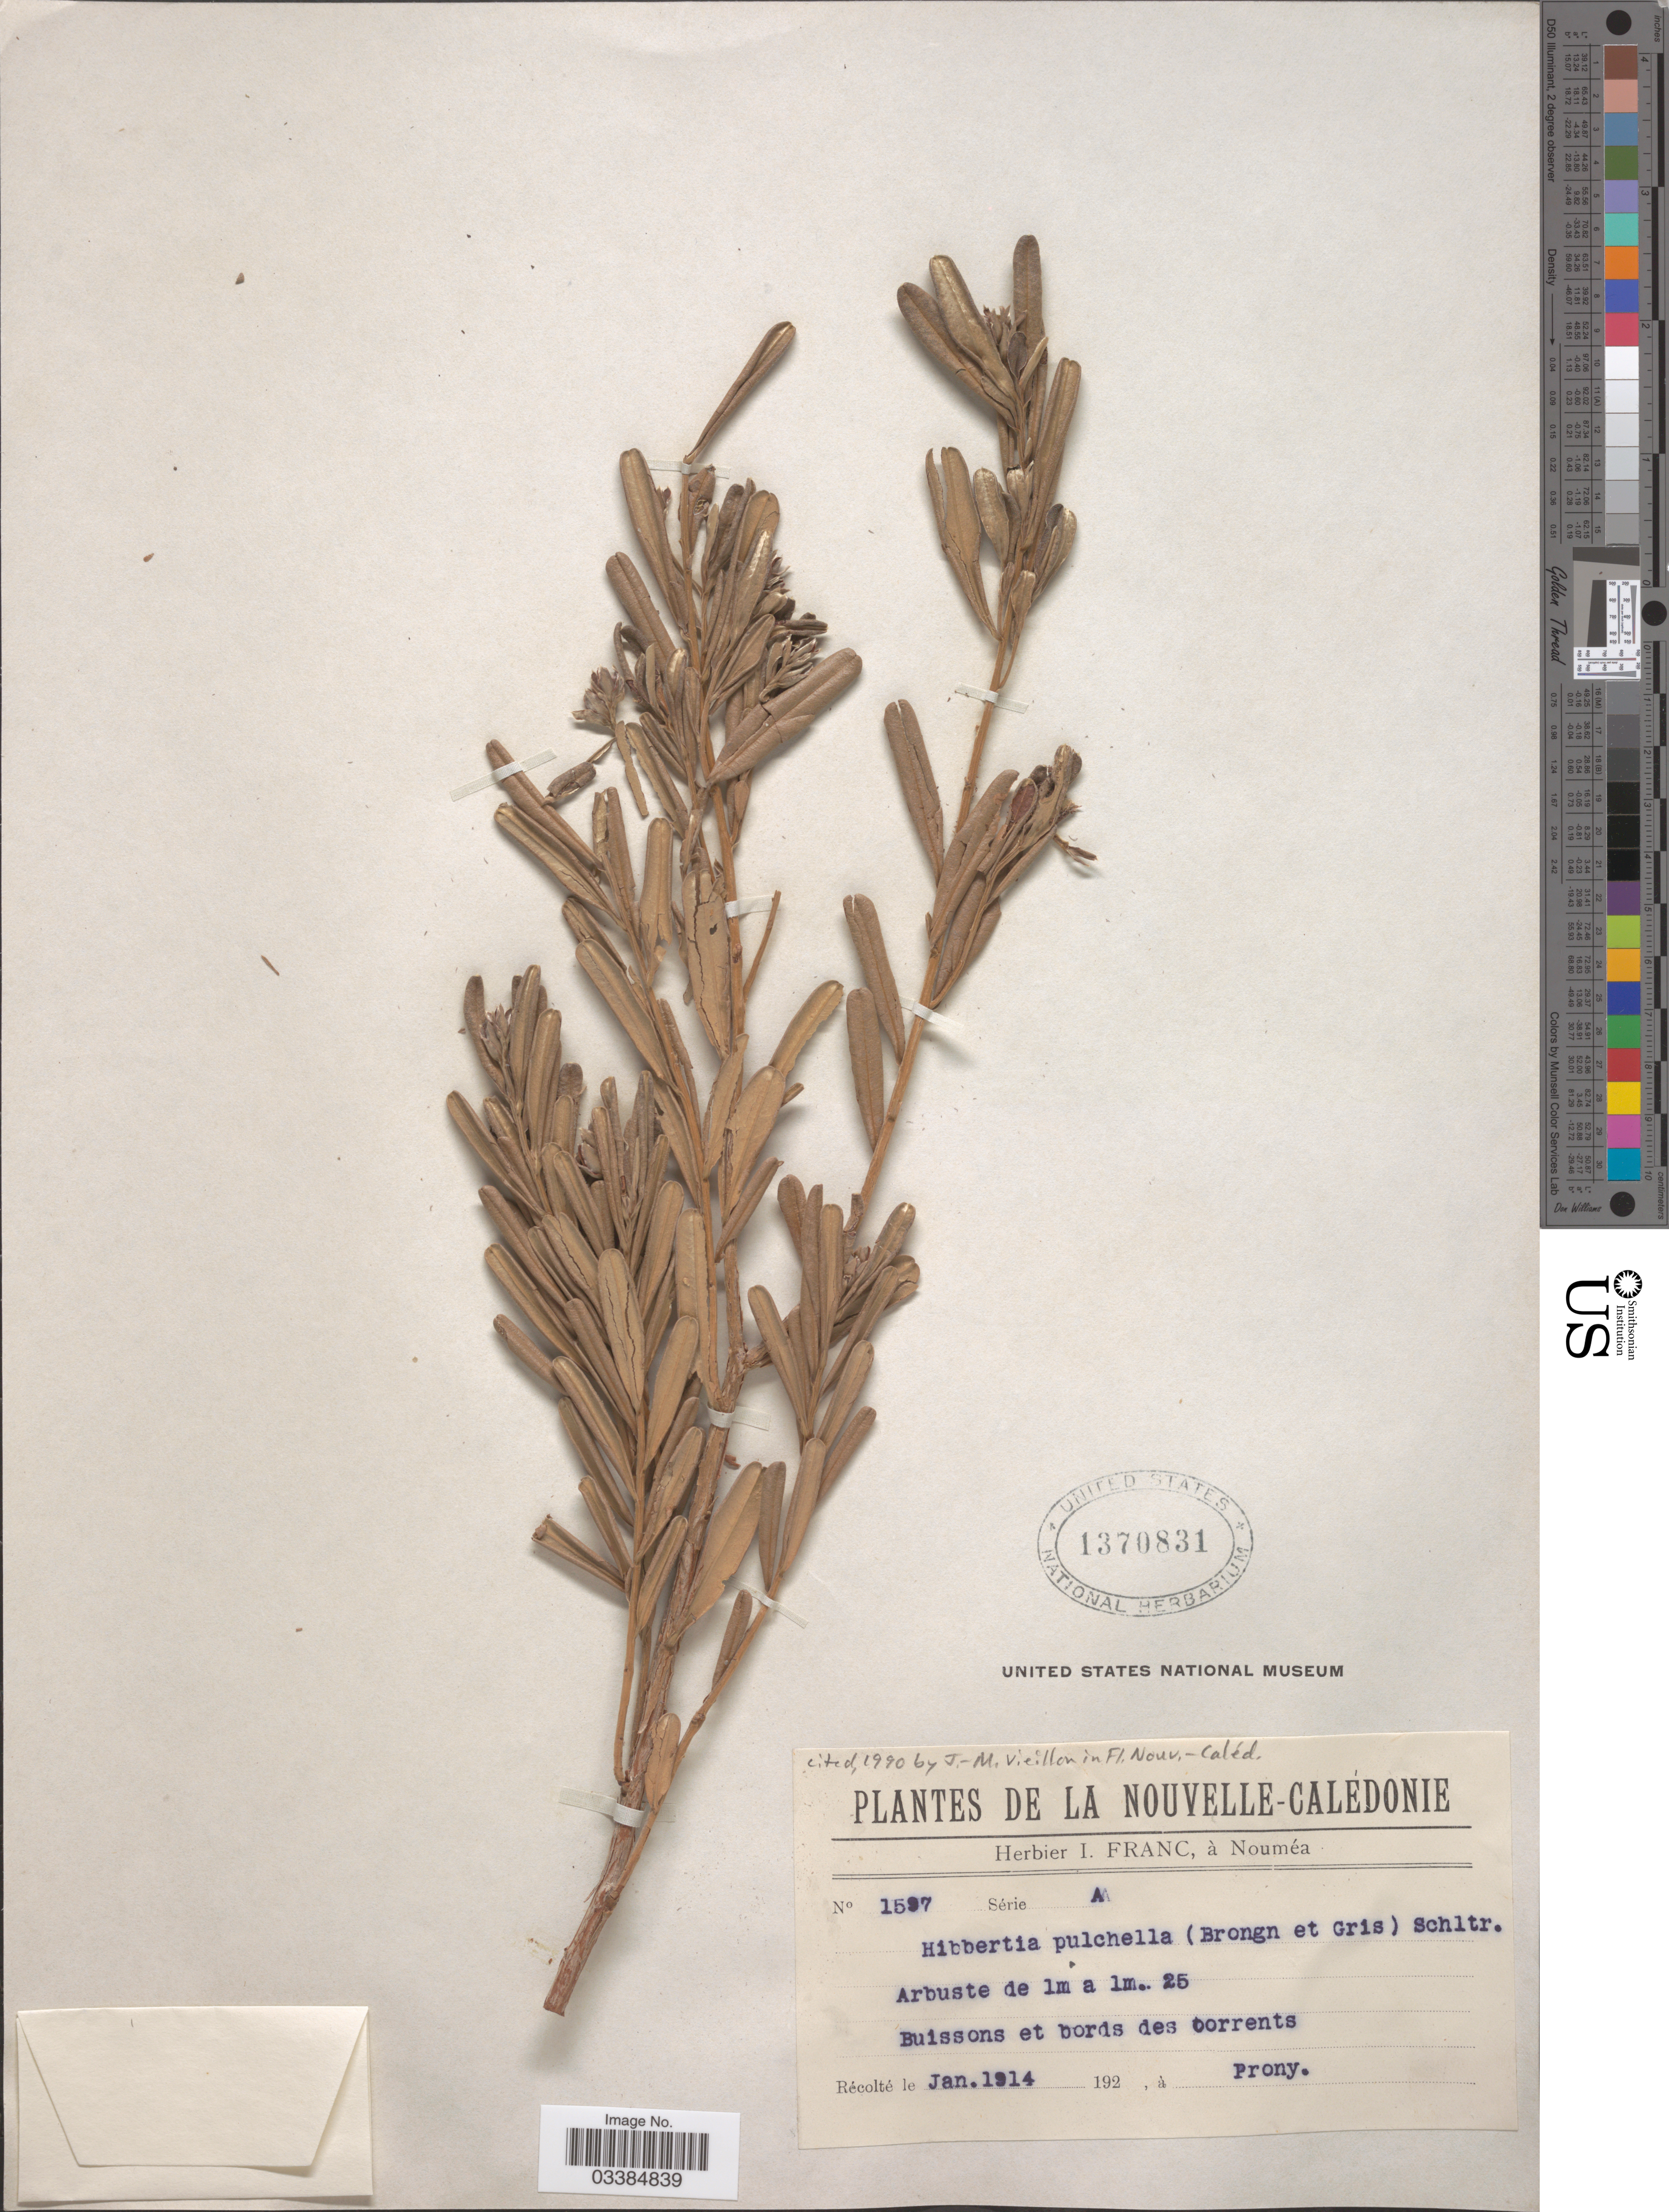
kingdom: Plantae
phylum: Tracheophyta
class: Magnoliopsida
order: Dilleniales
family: Dilleniaceae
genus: Hibbertia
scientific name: Hibbertia pulchella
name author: (Brongn. & Gris) Schltr.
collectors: ex herb. I. Franc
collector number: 1597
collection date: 1914-01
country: New Caledonia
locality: Buissons et bords des oorrents, à Prony.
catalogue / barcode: US 1370831